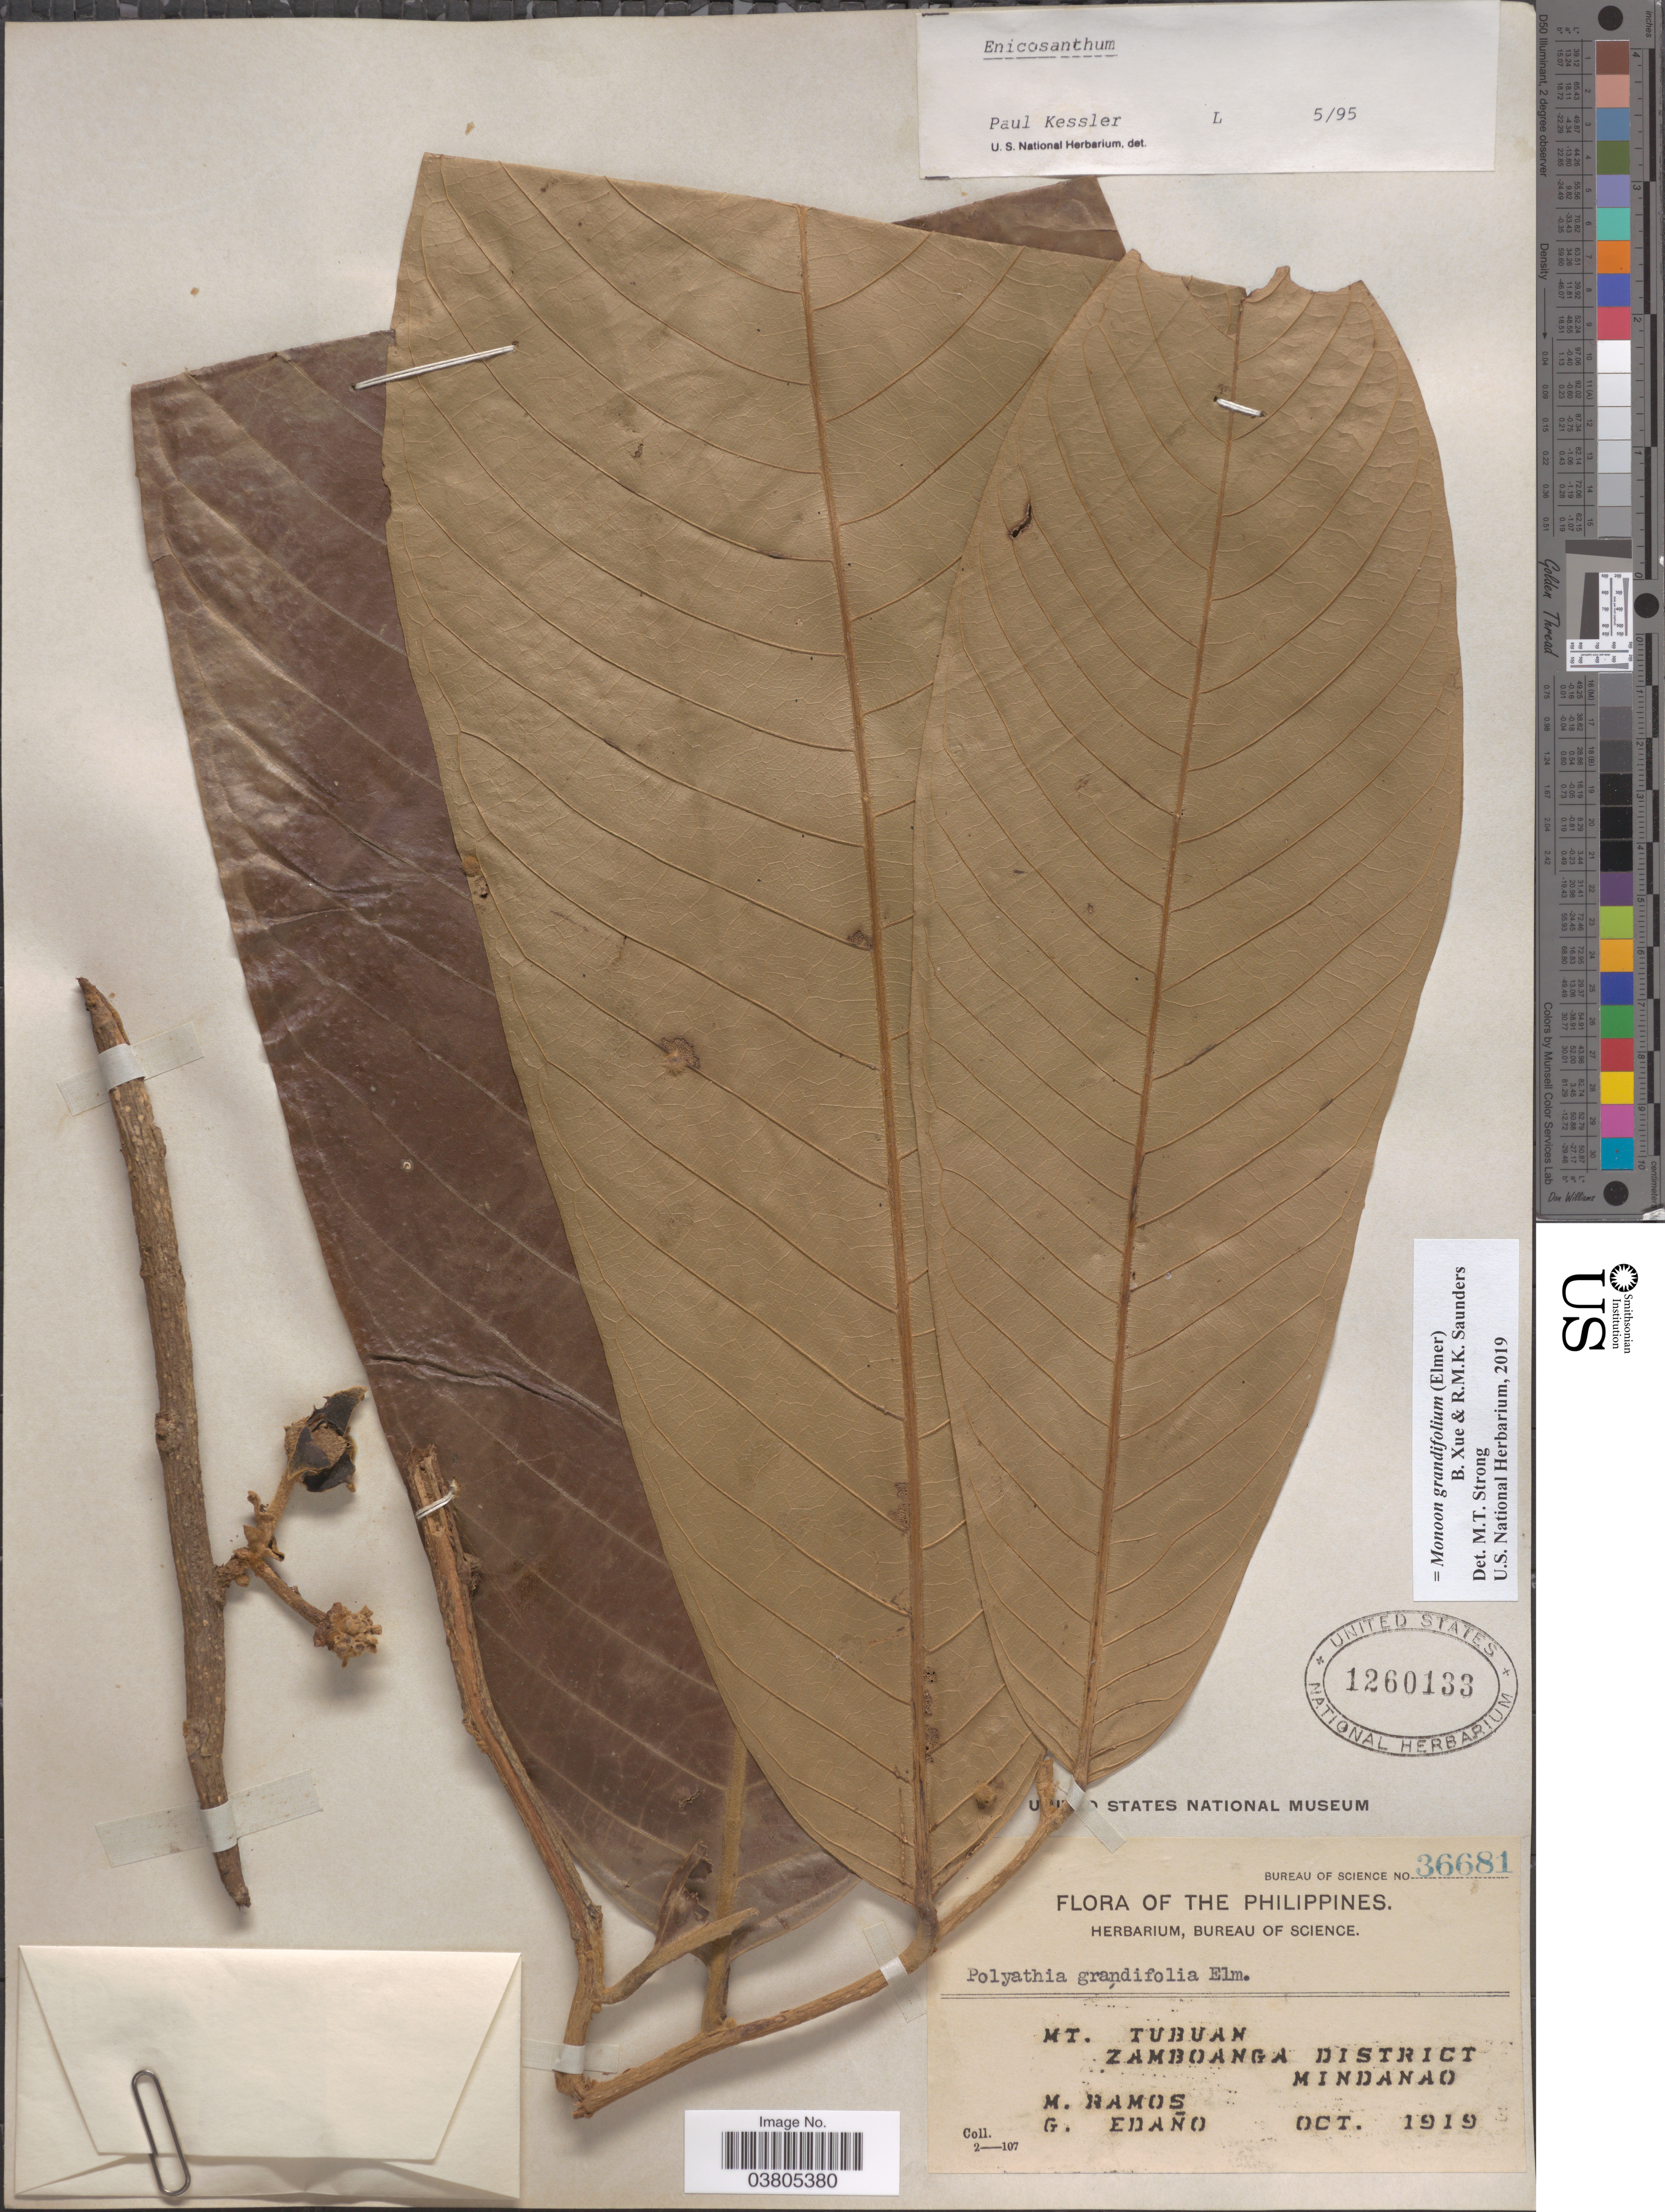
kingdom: Plantae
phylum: Tracheophyta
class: Magnoliopsida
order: Magnoliales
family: Annonaceae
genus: Monoon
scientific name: Monoon grandifolium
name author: (Elmer) B. Xue & R.M.K. Saunders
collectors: M. Ramos & G. Edaño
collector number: Bureau of Science 36681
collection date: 1919-10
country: Philippines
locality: Mt. Tubuan. Zamboanga District, Mindanao.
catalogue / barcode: US 1260133